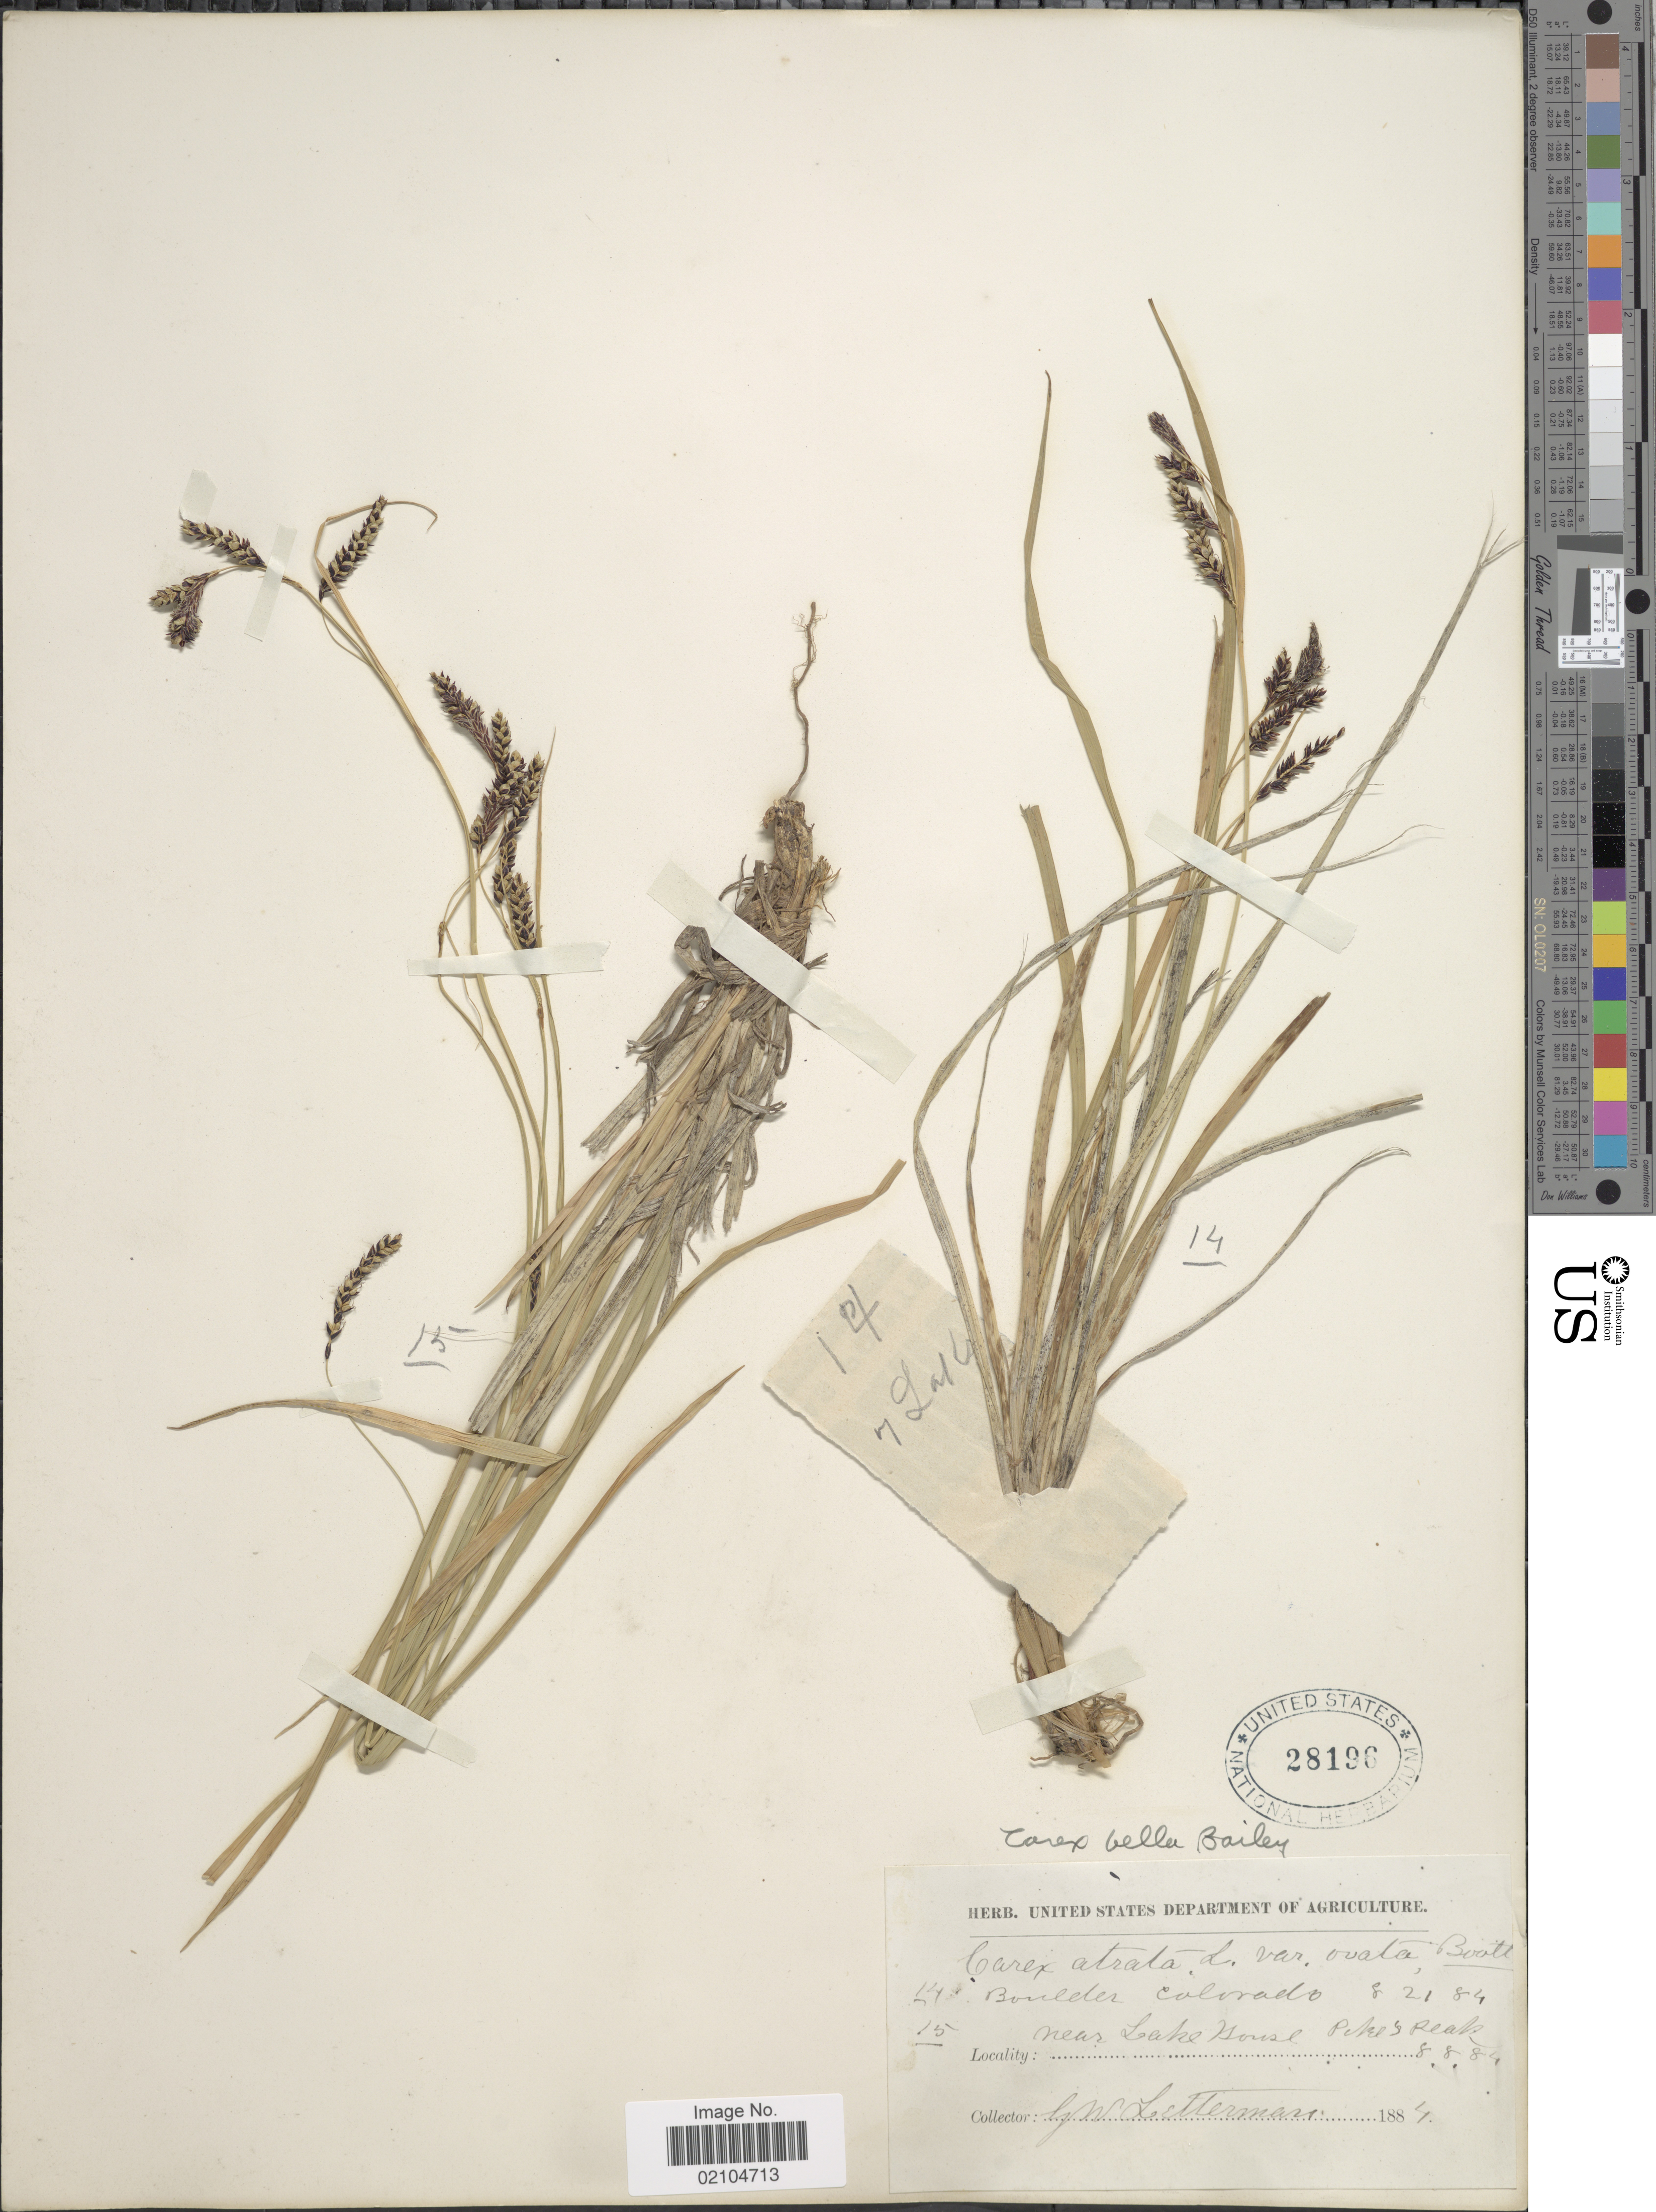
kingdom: Plantae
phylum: Tracheophyta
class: Liliopsida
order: Poales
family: Cyperaceae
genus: Carex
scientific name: Carex bella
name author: L.H. Bailey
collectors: G. W. Letterman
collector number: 14/15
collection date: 1884-08-08/1884-08-21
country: United States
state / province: Colorado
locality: Boulder Colorado, near Lake House, Pike's Peak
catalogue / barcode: US 28196